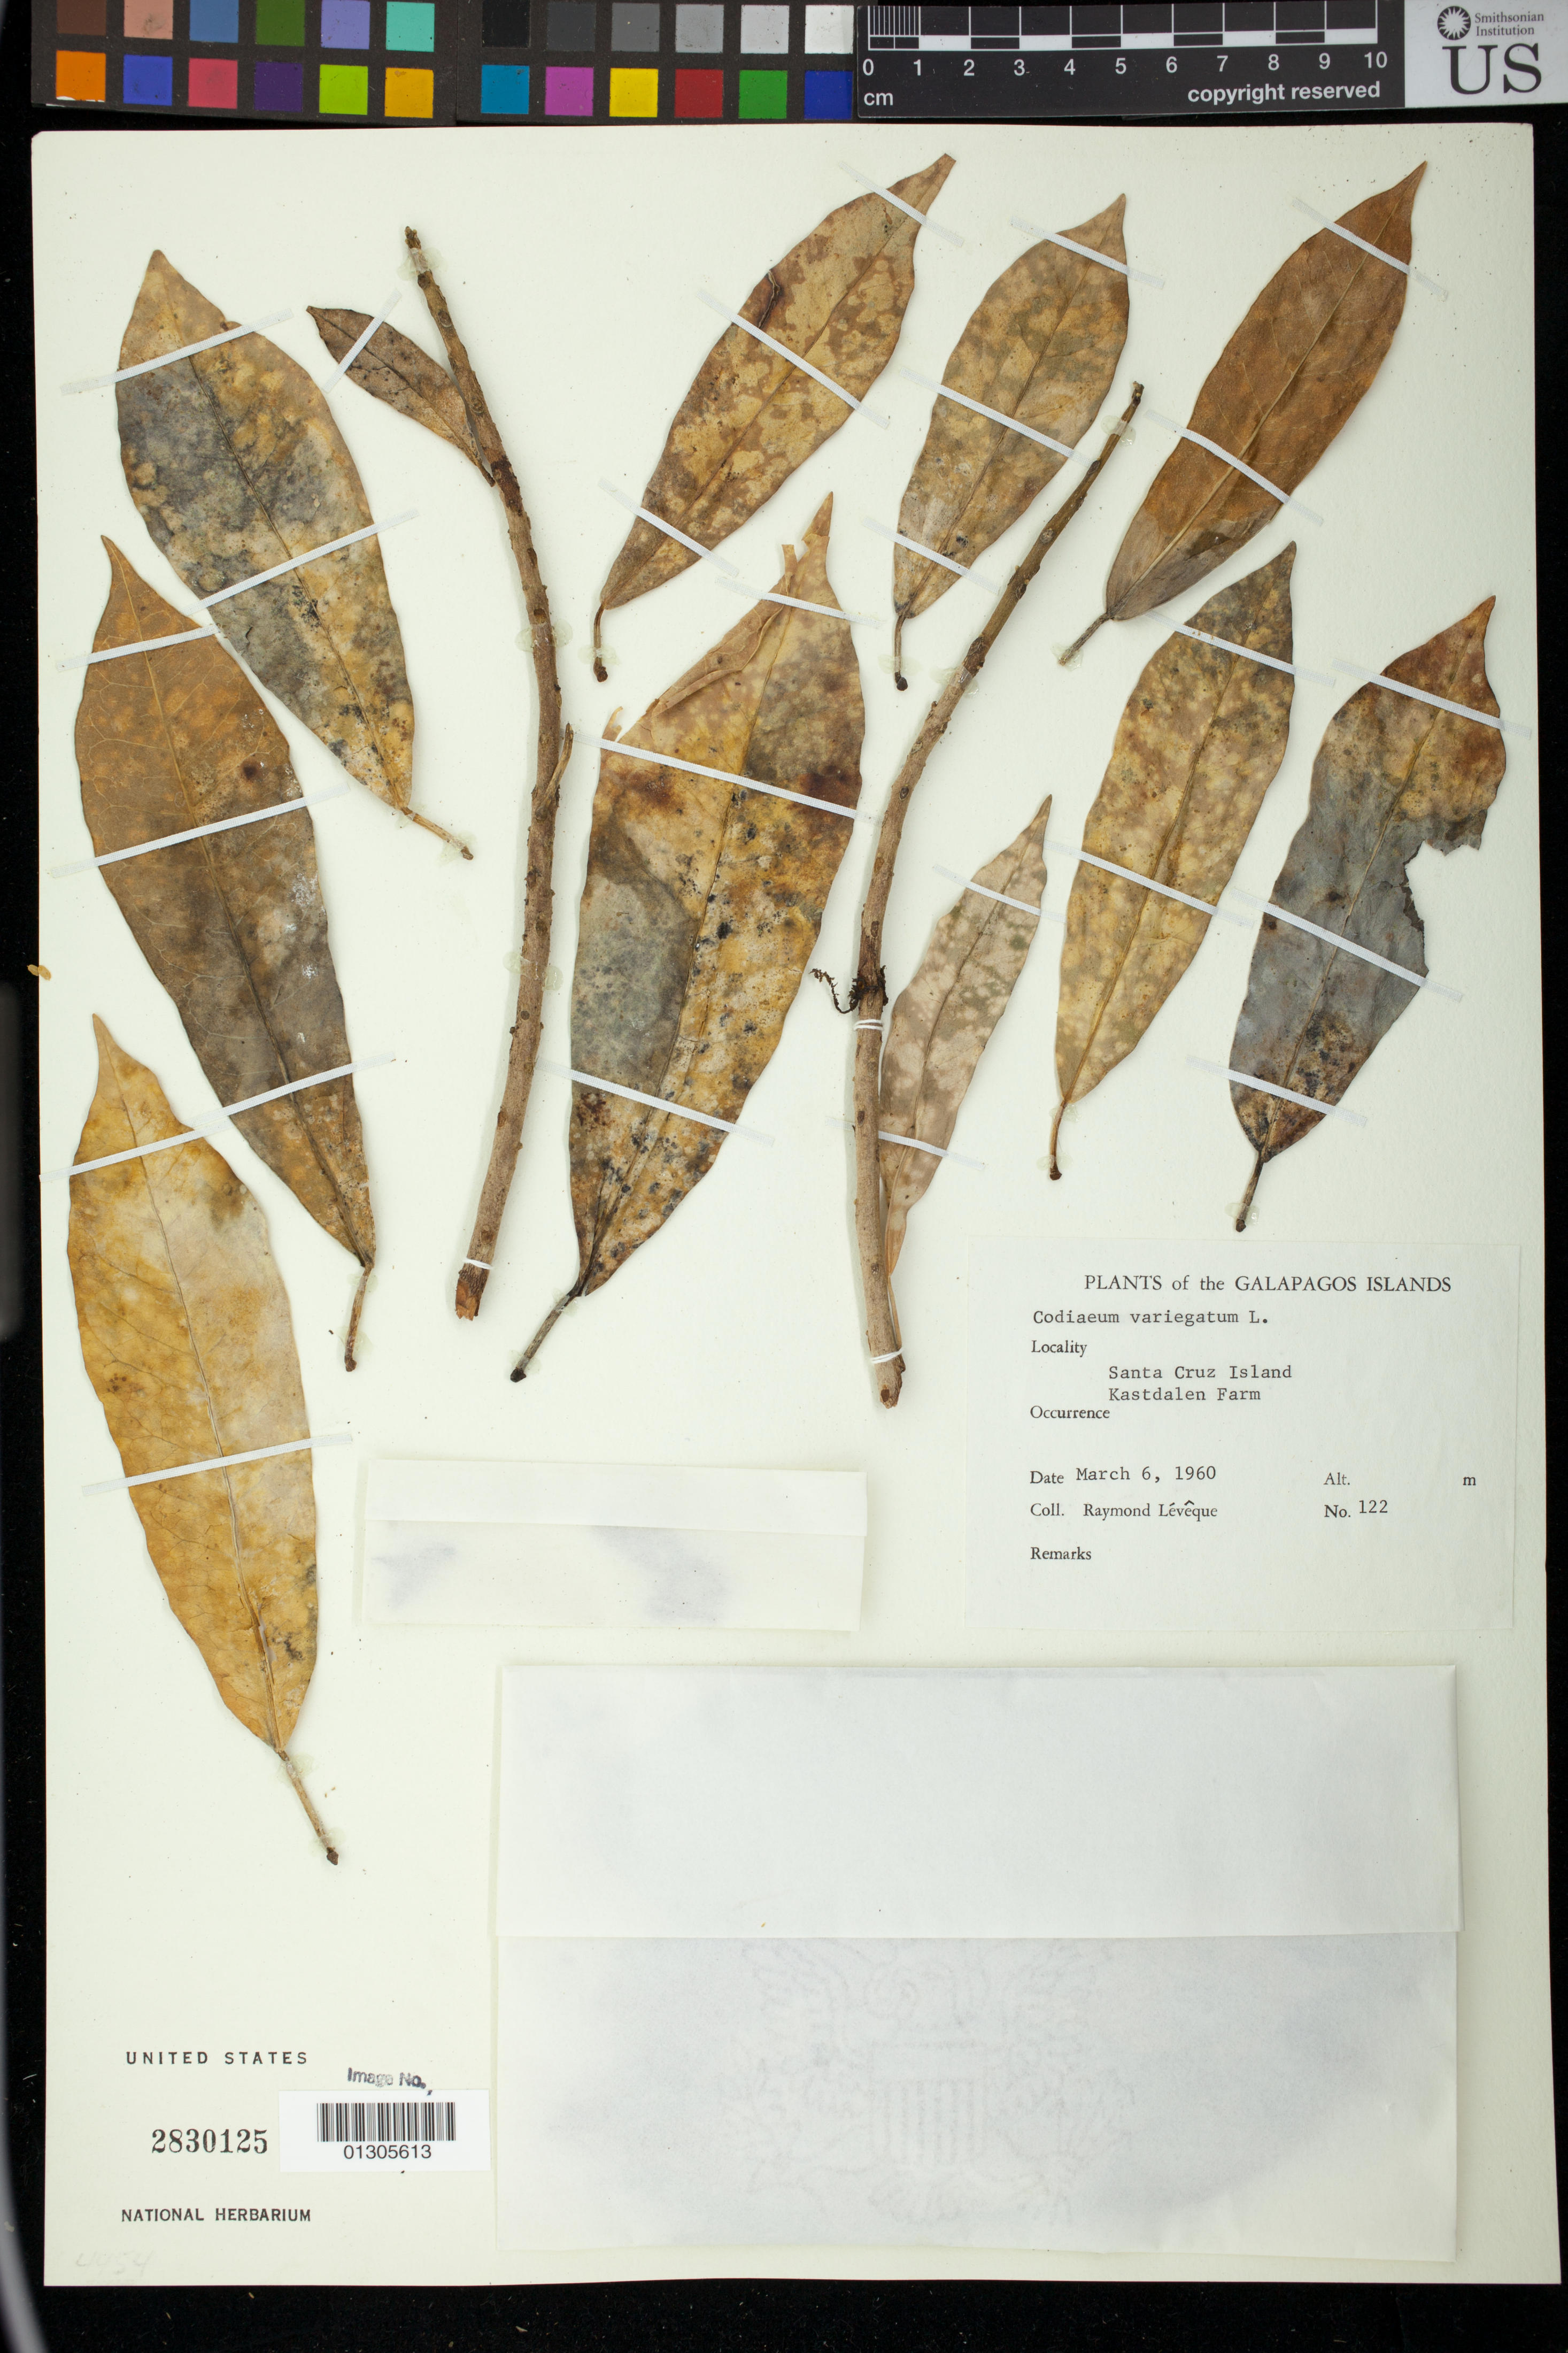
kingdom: Plantae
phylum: Tracheophyta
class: Magnoliopsida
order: Malpighiales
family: Euphorbiaceae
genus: Codiaeum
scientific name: Codiaeum variegatum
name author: (L.) Rumph. ex A. Juss.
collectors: R. Lévêque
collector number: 122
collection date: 1960-03-06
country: Ecuador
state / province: Colón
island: Santa Cruz [Indefatigable, Chaves]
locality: Kastdalen Farm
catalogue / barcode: US 2830125